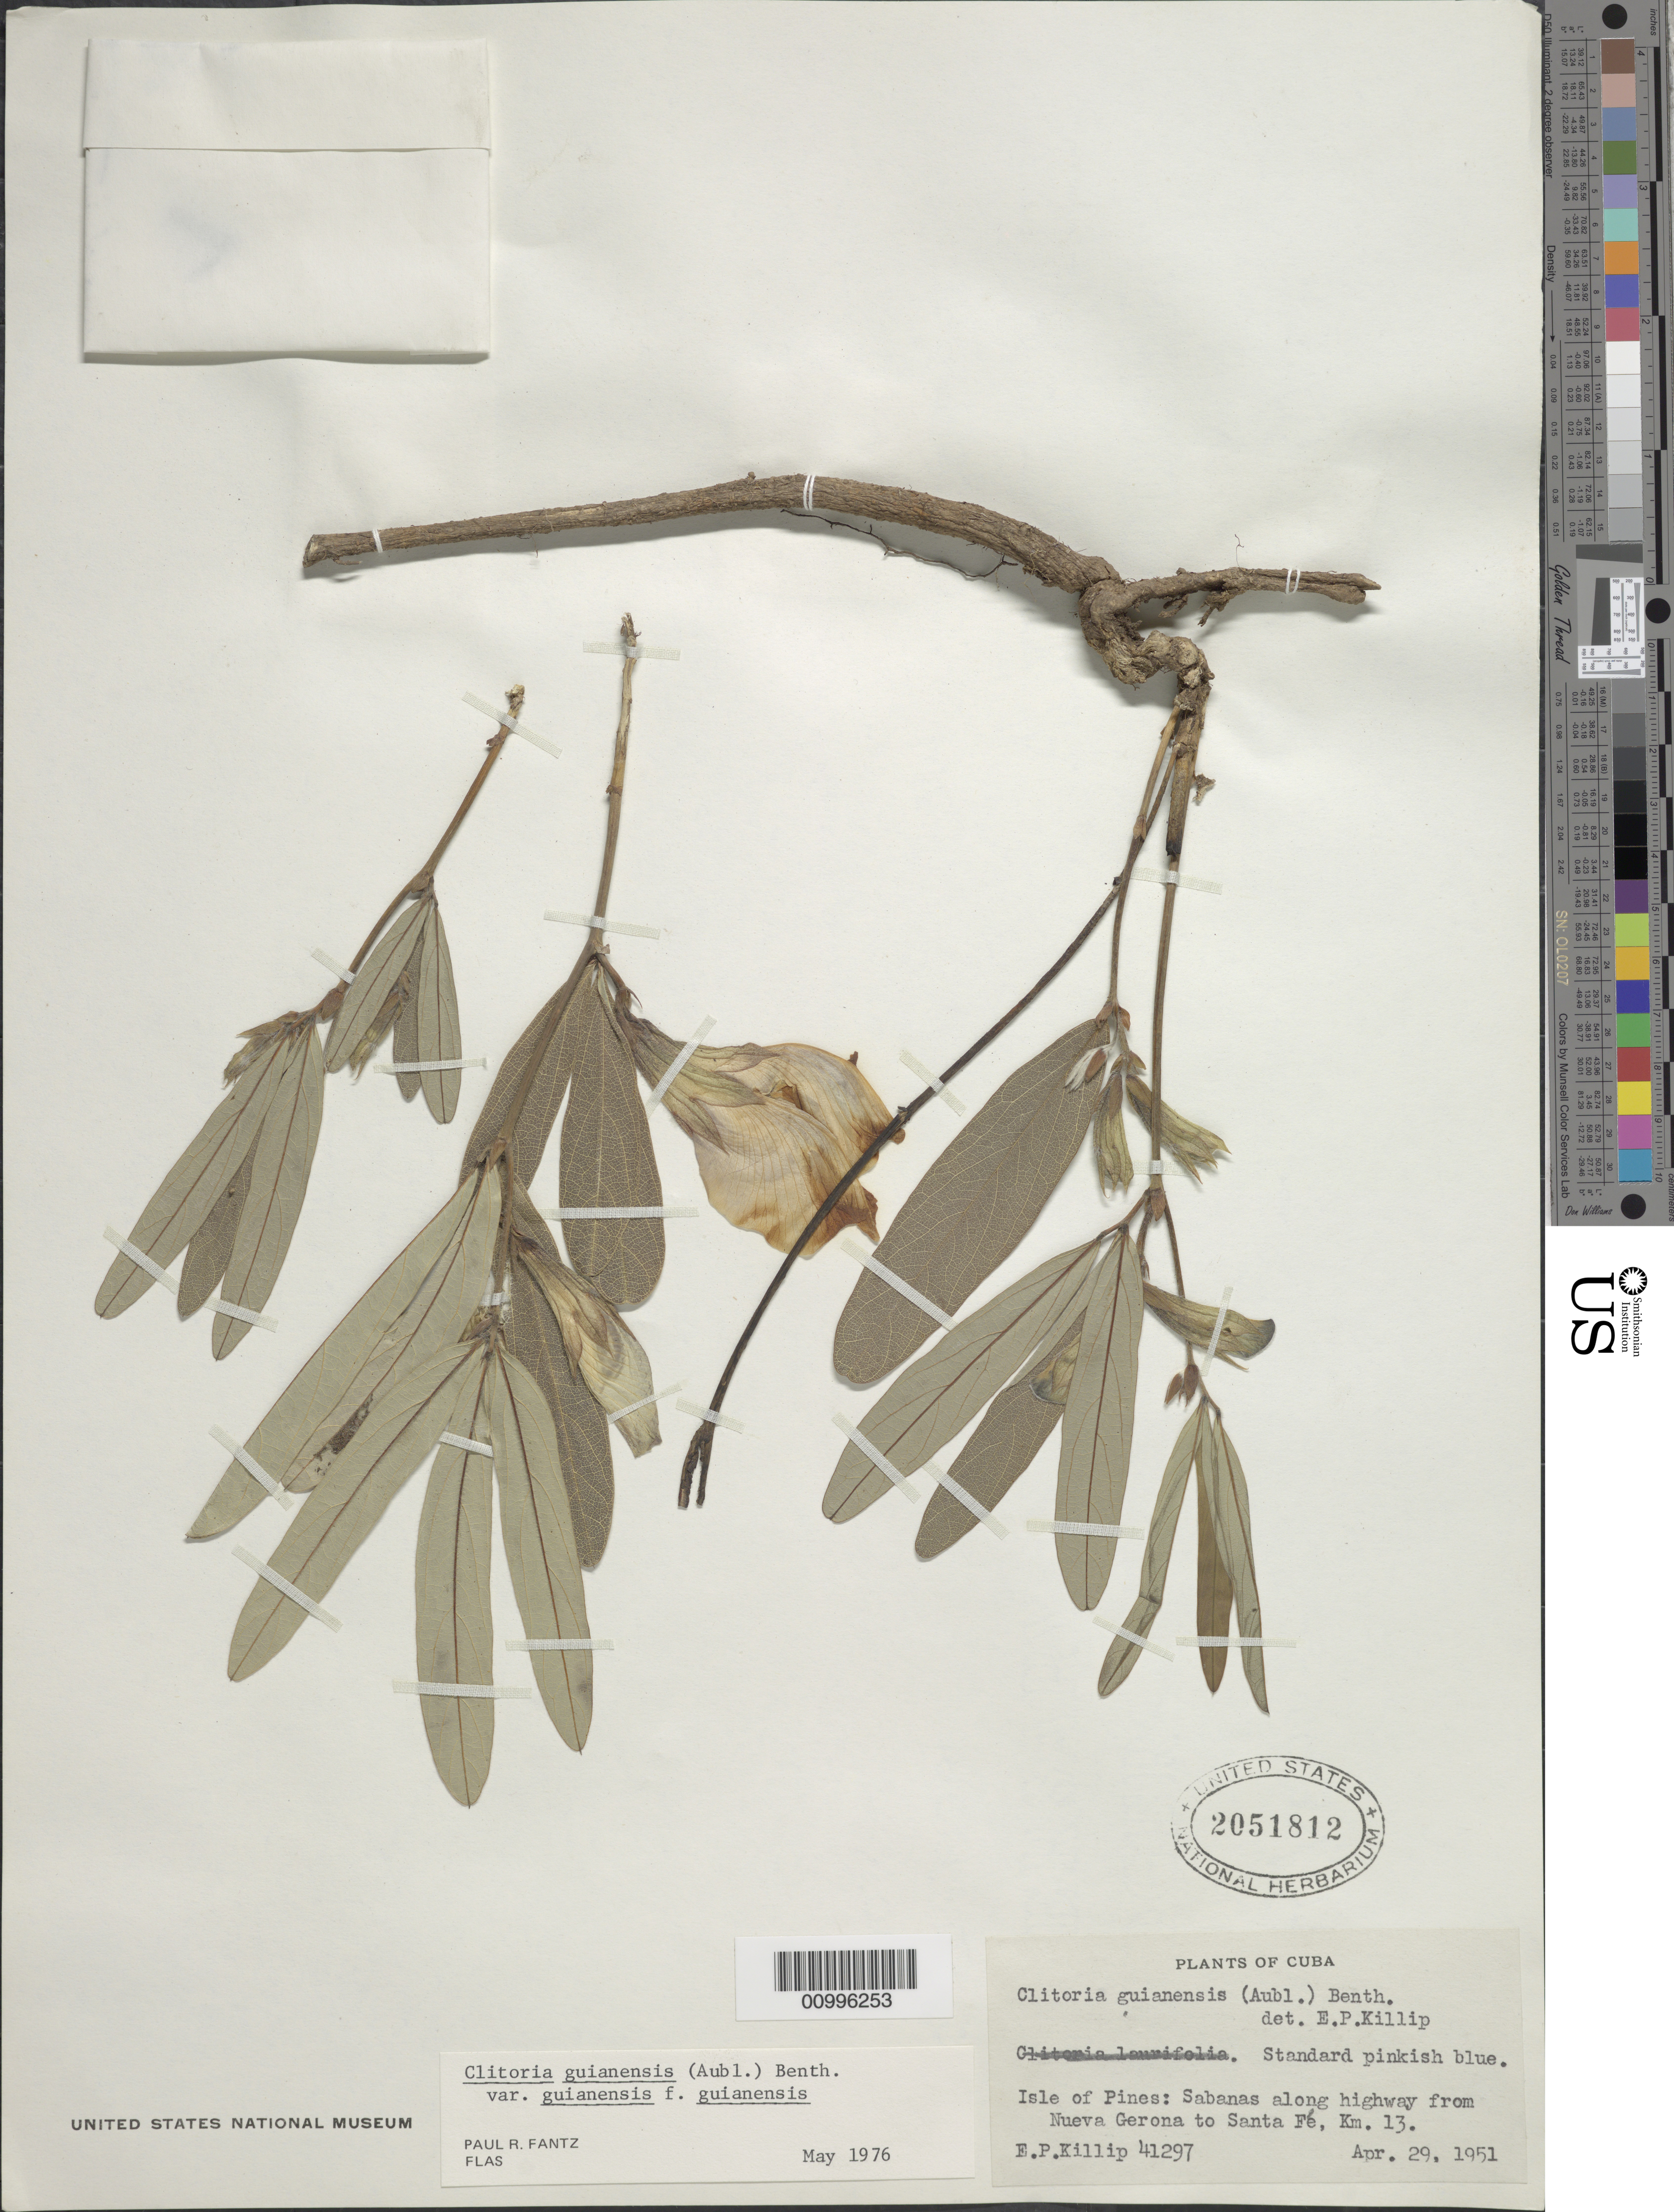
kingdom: Plantae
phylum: Tracheophyta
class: Magnoliopsida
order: Fabales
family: Fabaceae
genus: Clitoria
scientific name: Clitoria guianensis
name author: (Aubl.) Benth.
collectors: E. P. Killip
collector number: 41297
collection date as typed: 29 Apr 1951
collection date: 1951-04-29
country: Cuba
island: Isla de la Juventud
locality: Sabanas along highway from Nueva Gerona to Santa Fe, Km 13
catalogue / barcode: US 2051812